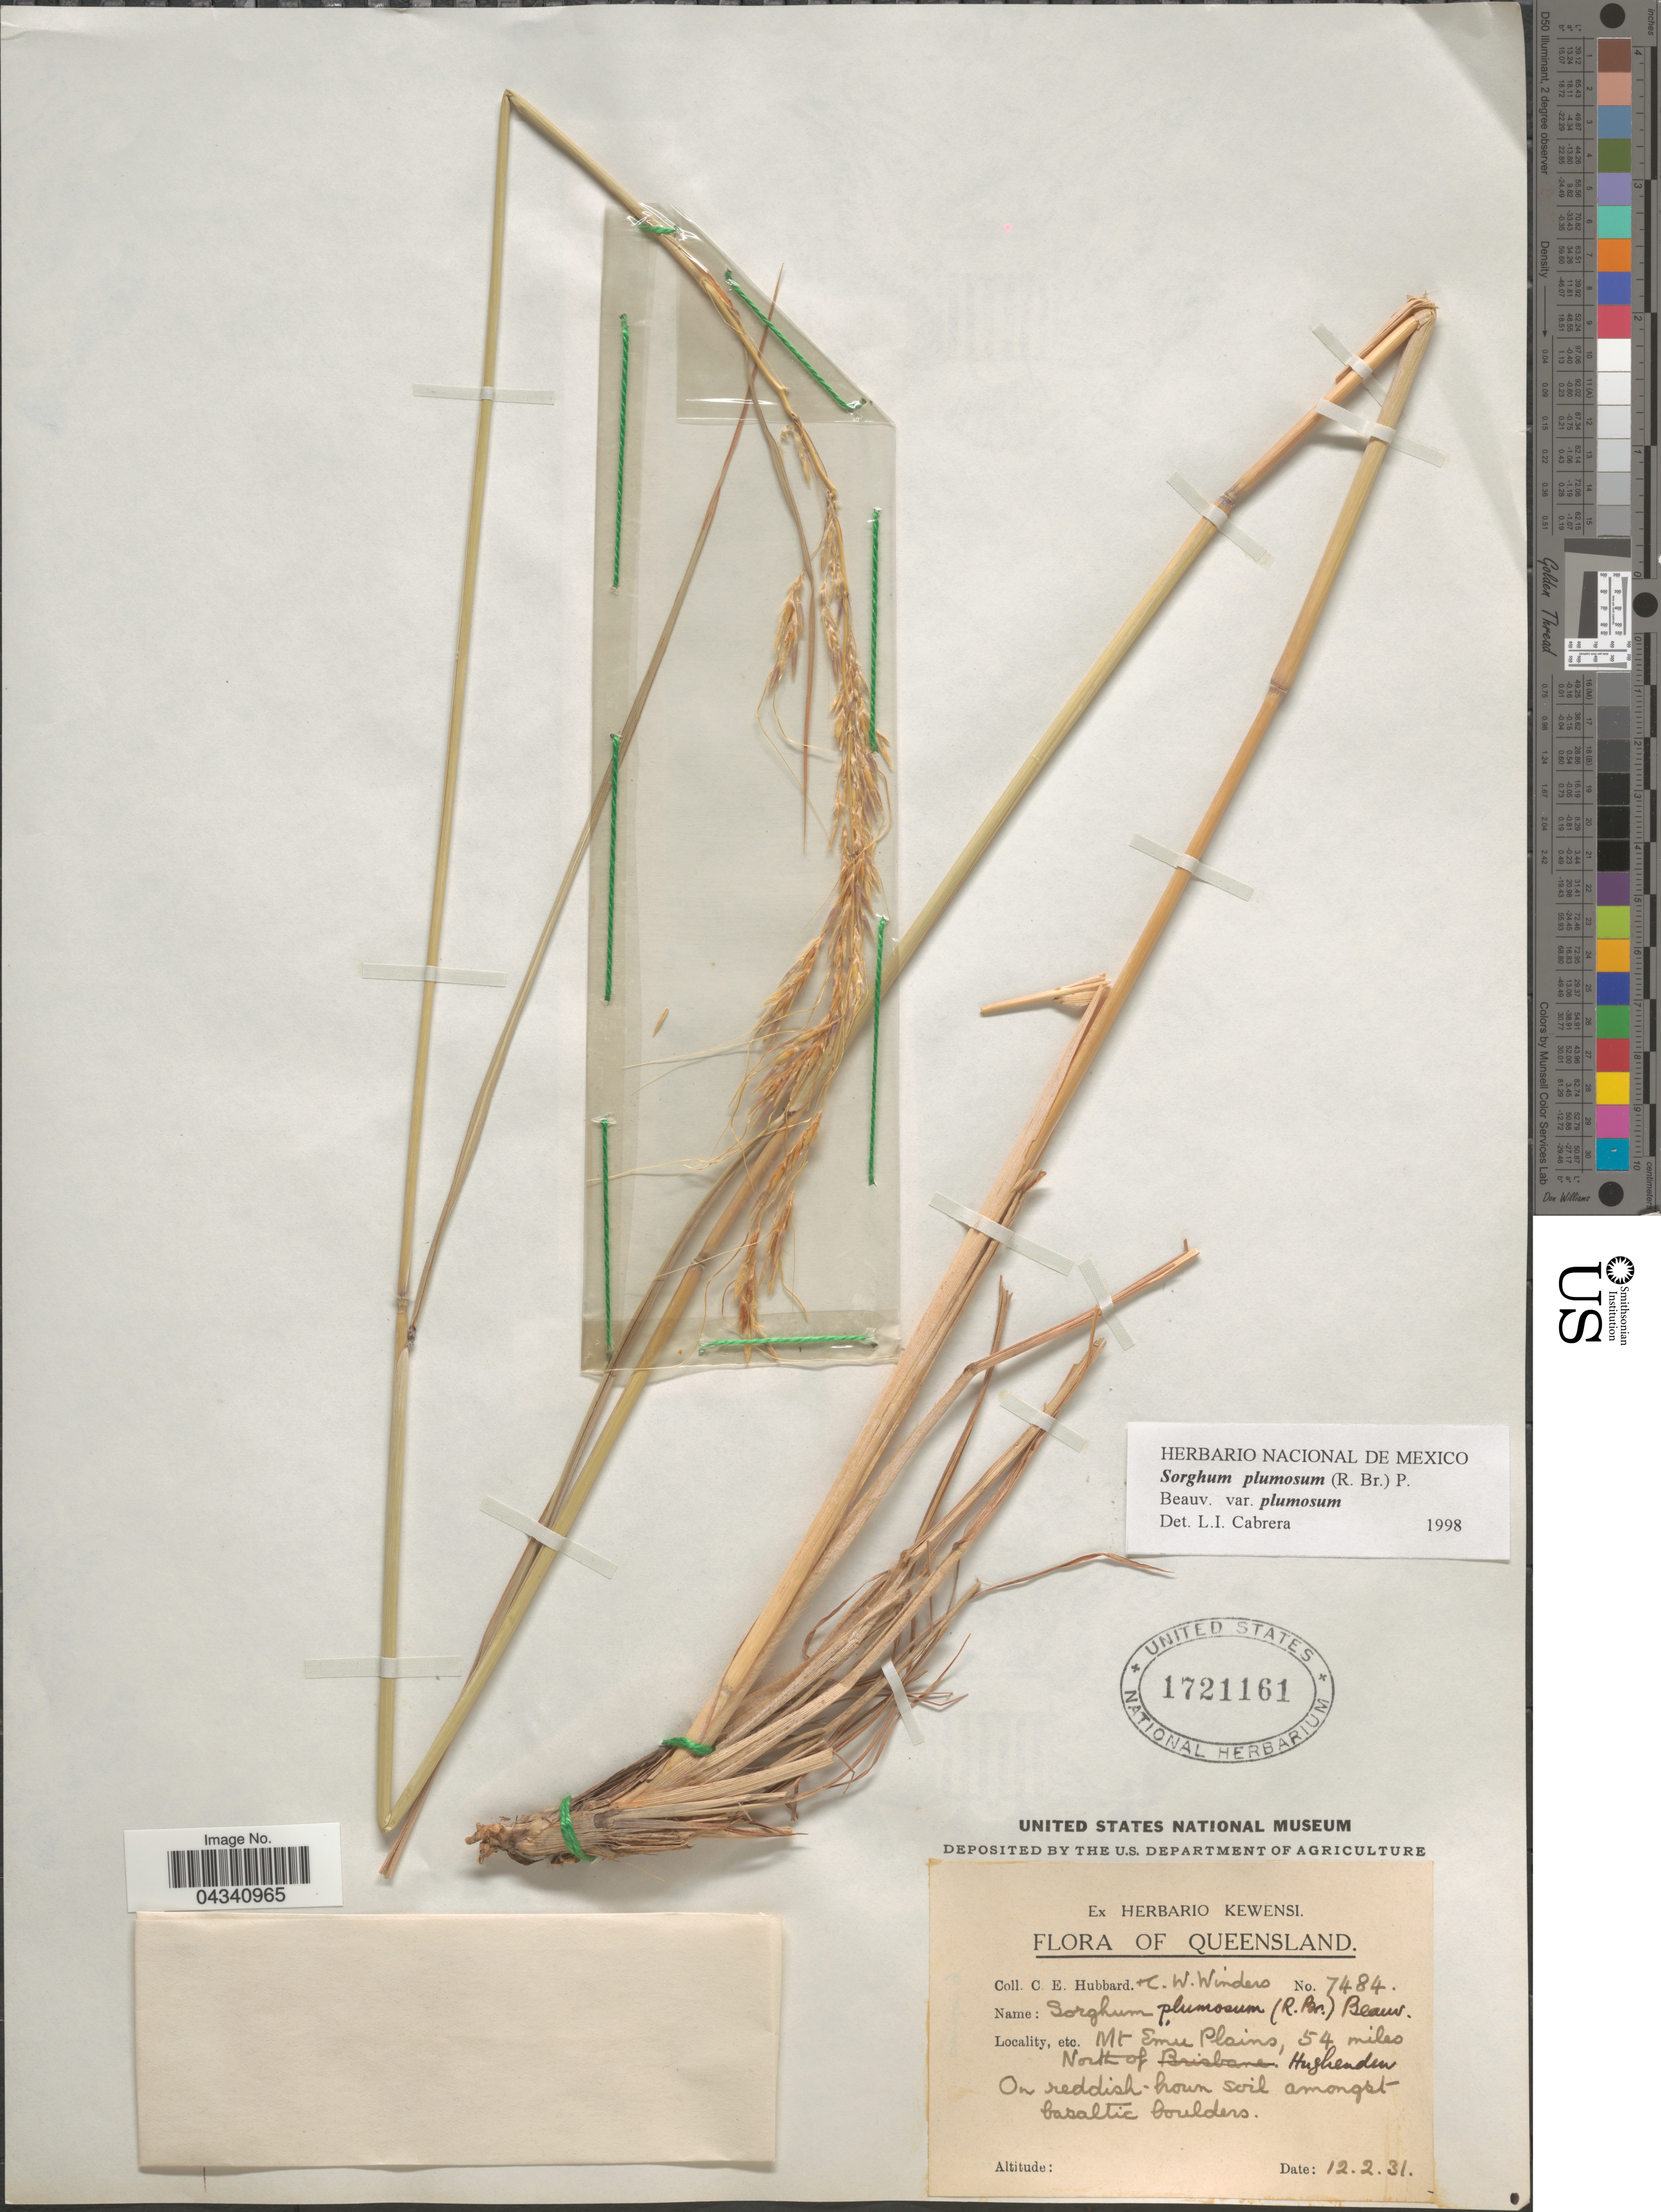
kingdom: Plantae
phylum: Tracheophyta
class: Liliopsida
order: Poales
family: Poaceae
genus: Sorghum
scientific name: Sorghum plumosum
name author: (R. Br.) P. Beauv.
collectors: C. E. Hubbard & C. Winders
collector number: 7484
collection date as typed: Transcribed d/m/y: 12/2/31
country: Australia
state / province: Queensland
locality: Mt Emu Plains, 54 miles North of Hughenden.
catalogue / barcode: US 1721161